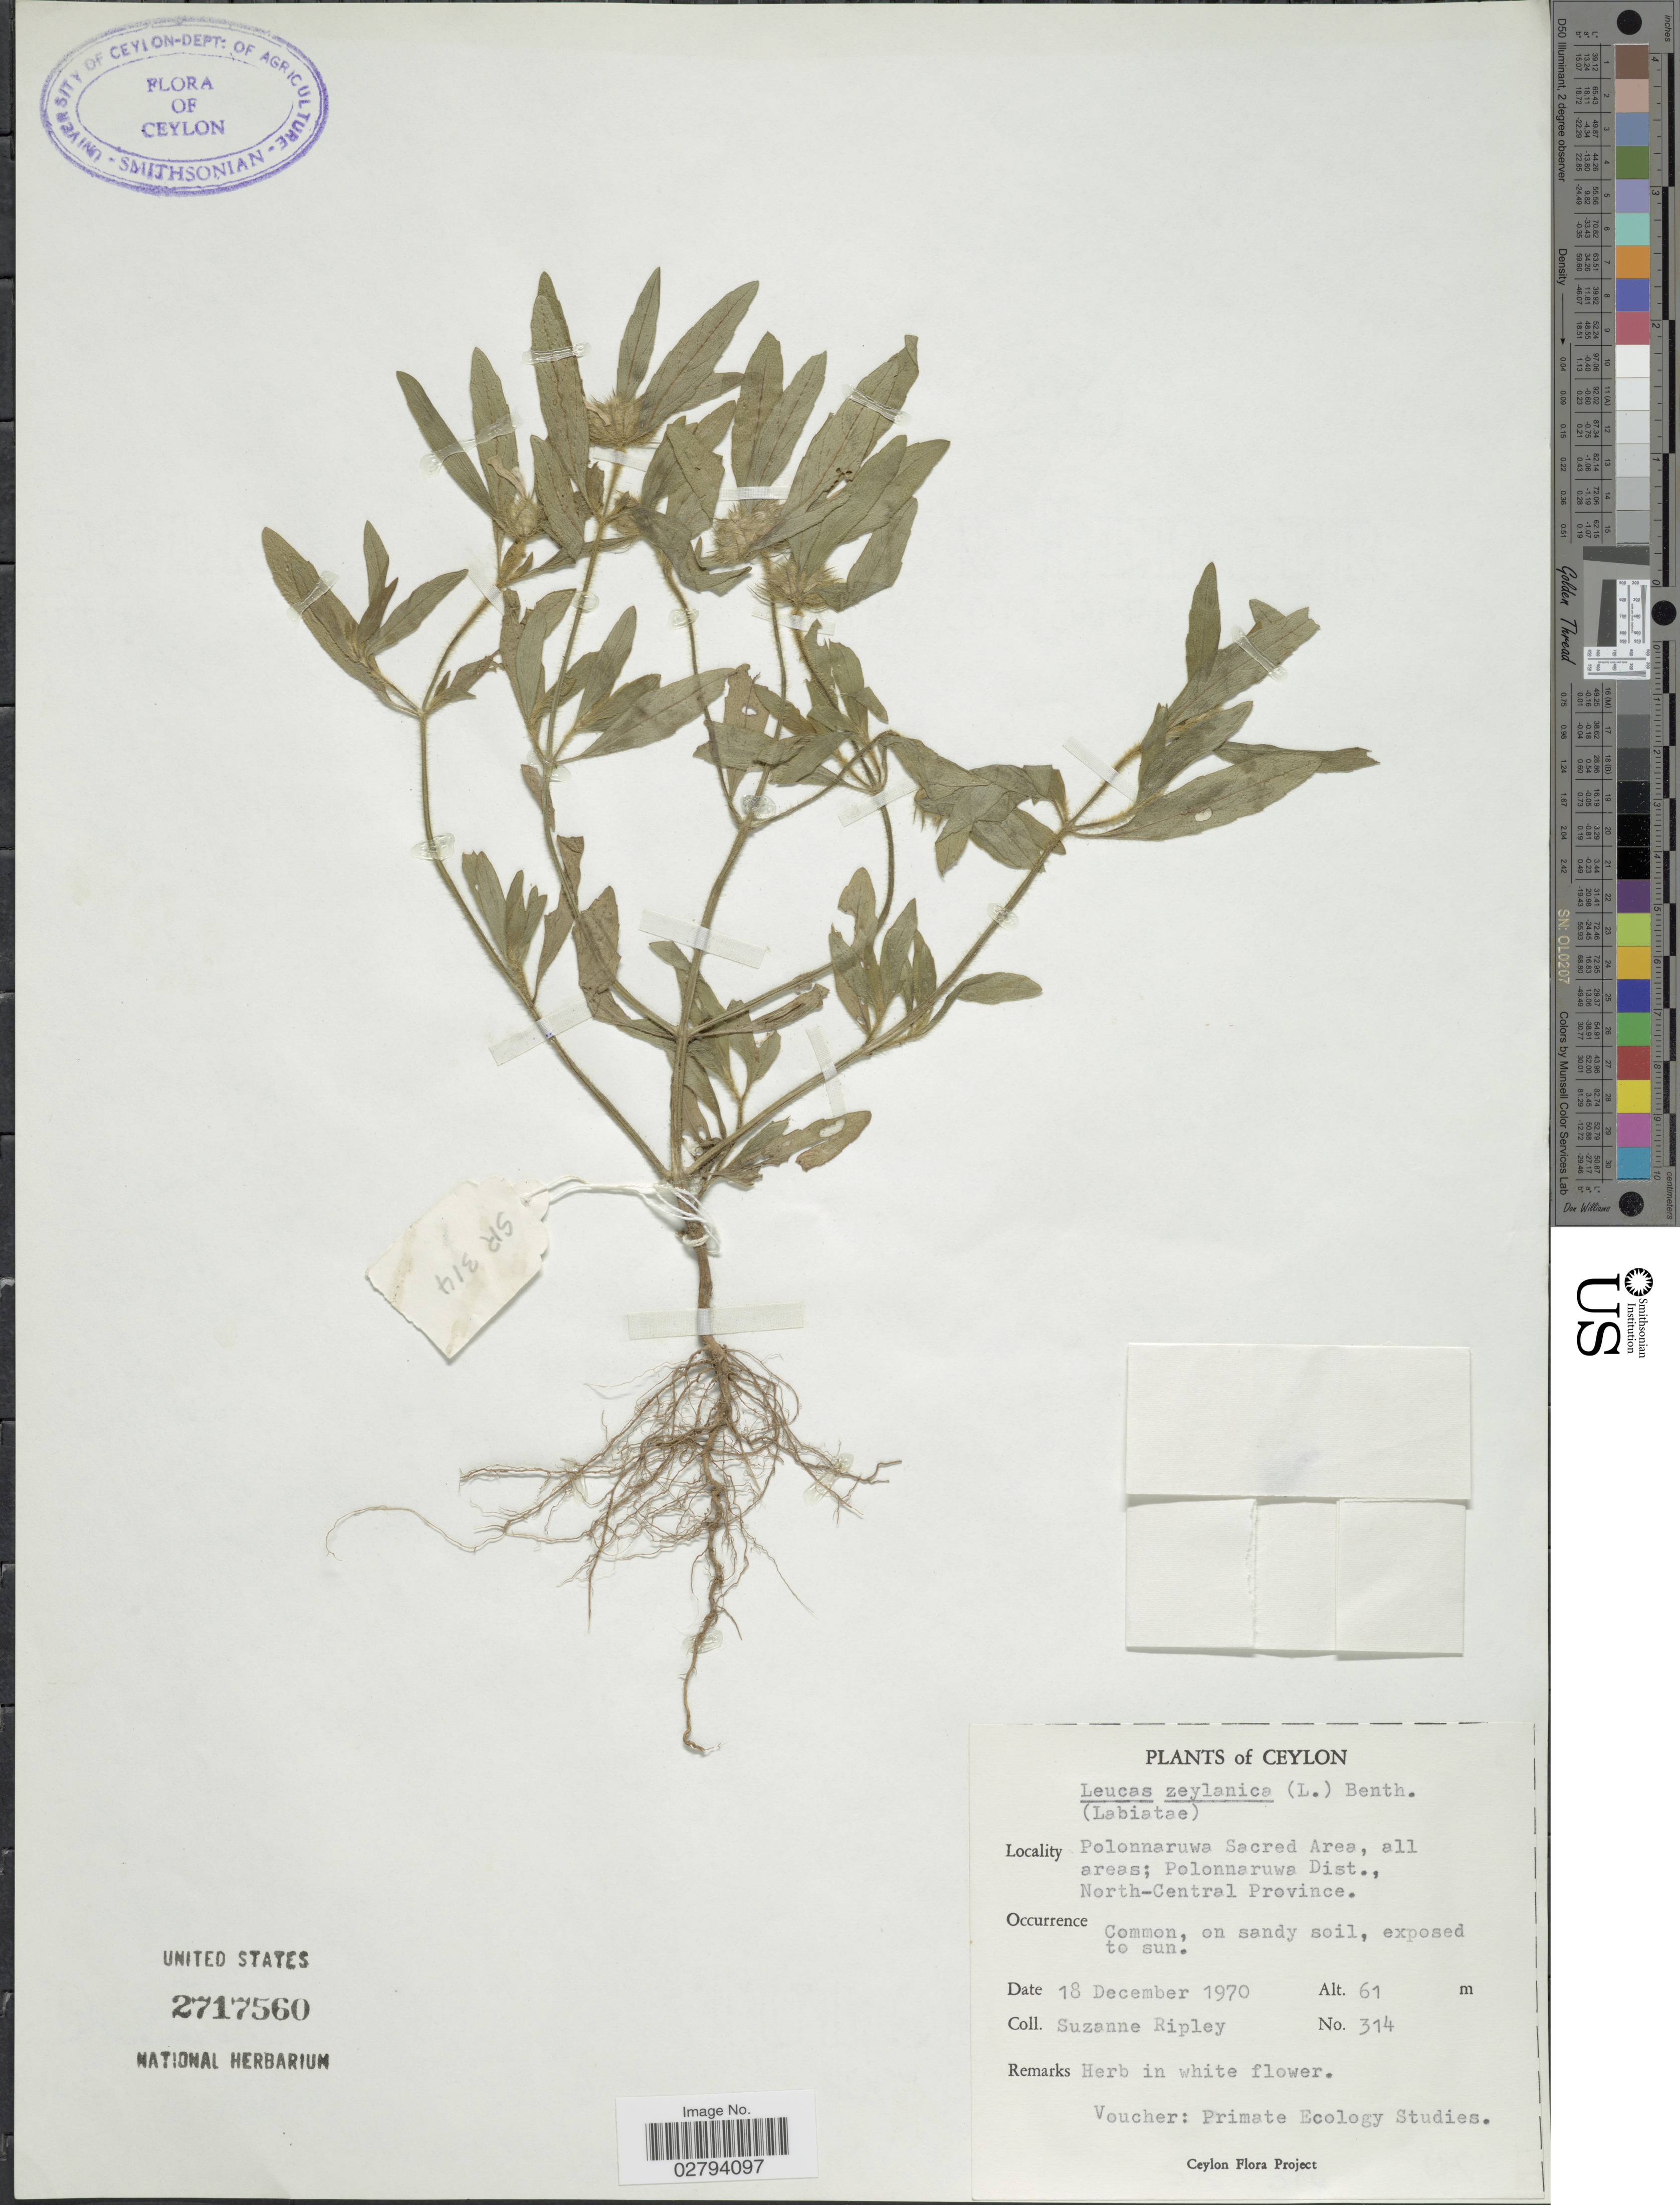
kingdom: Plantae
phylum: Tracheophyta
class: Magnoliopsida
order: Lamiales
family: Lamiaceae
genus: Leucas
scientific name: Leucas zeylanica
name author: (L.) W.T. Aiton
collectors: S. Ripley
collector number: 314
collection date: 1970-12-18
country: Sri Lanka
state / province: North Central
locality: Ceylon, Polonnaruwa Sacred Area, all areas; Polonnaruwa Dist., North-Central Province.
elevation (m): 61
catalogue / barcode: US 2717560